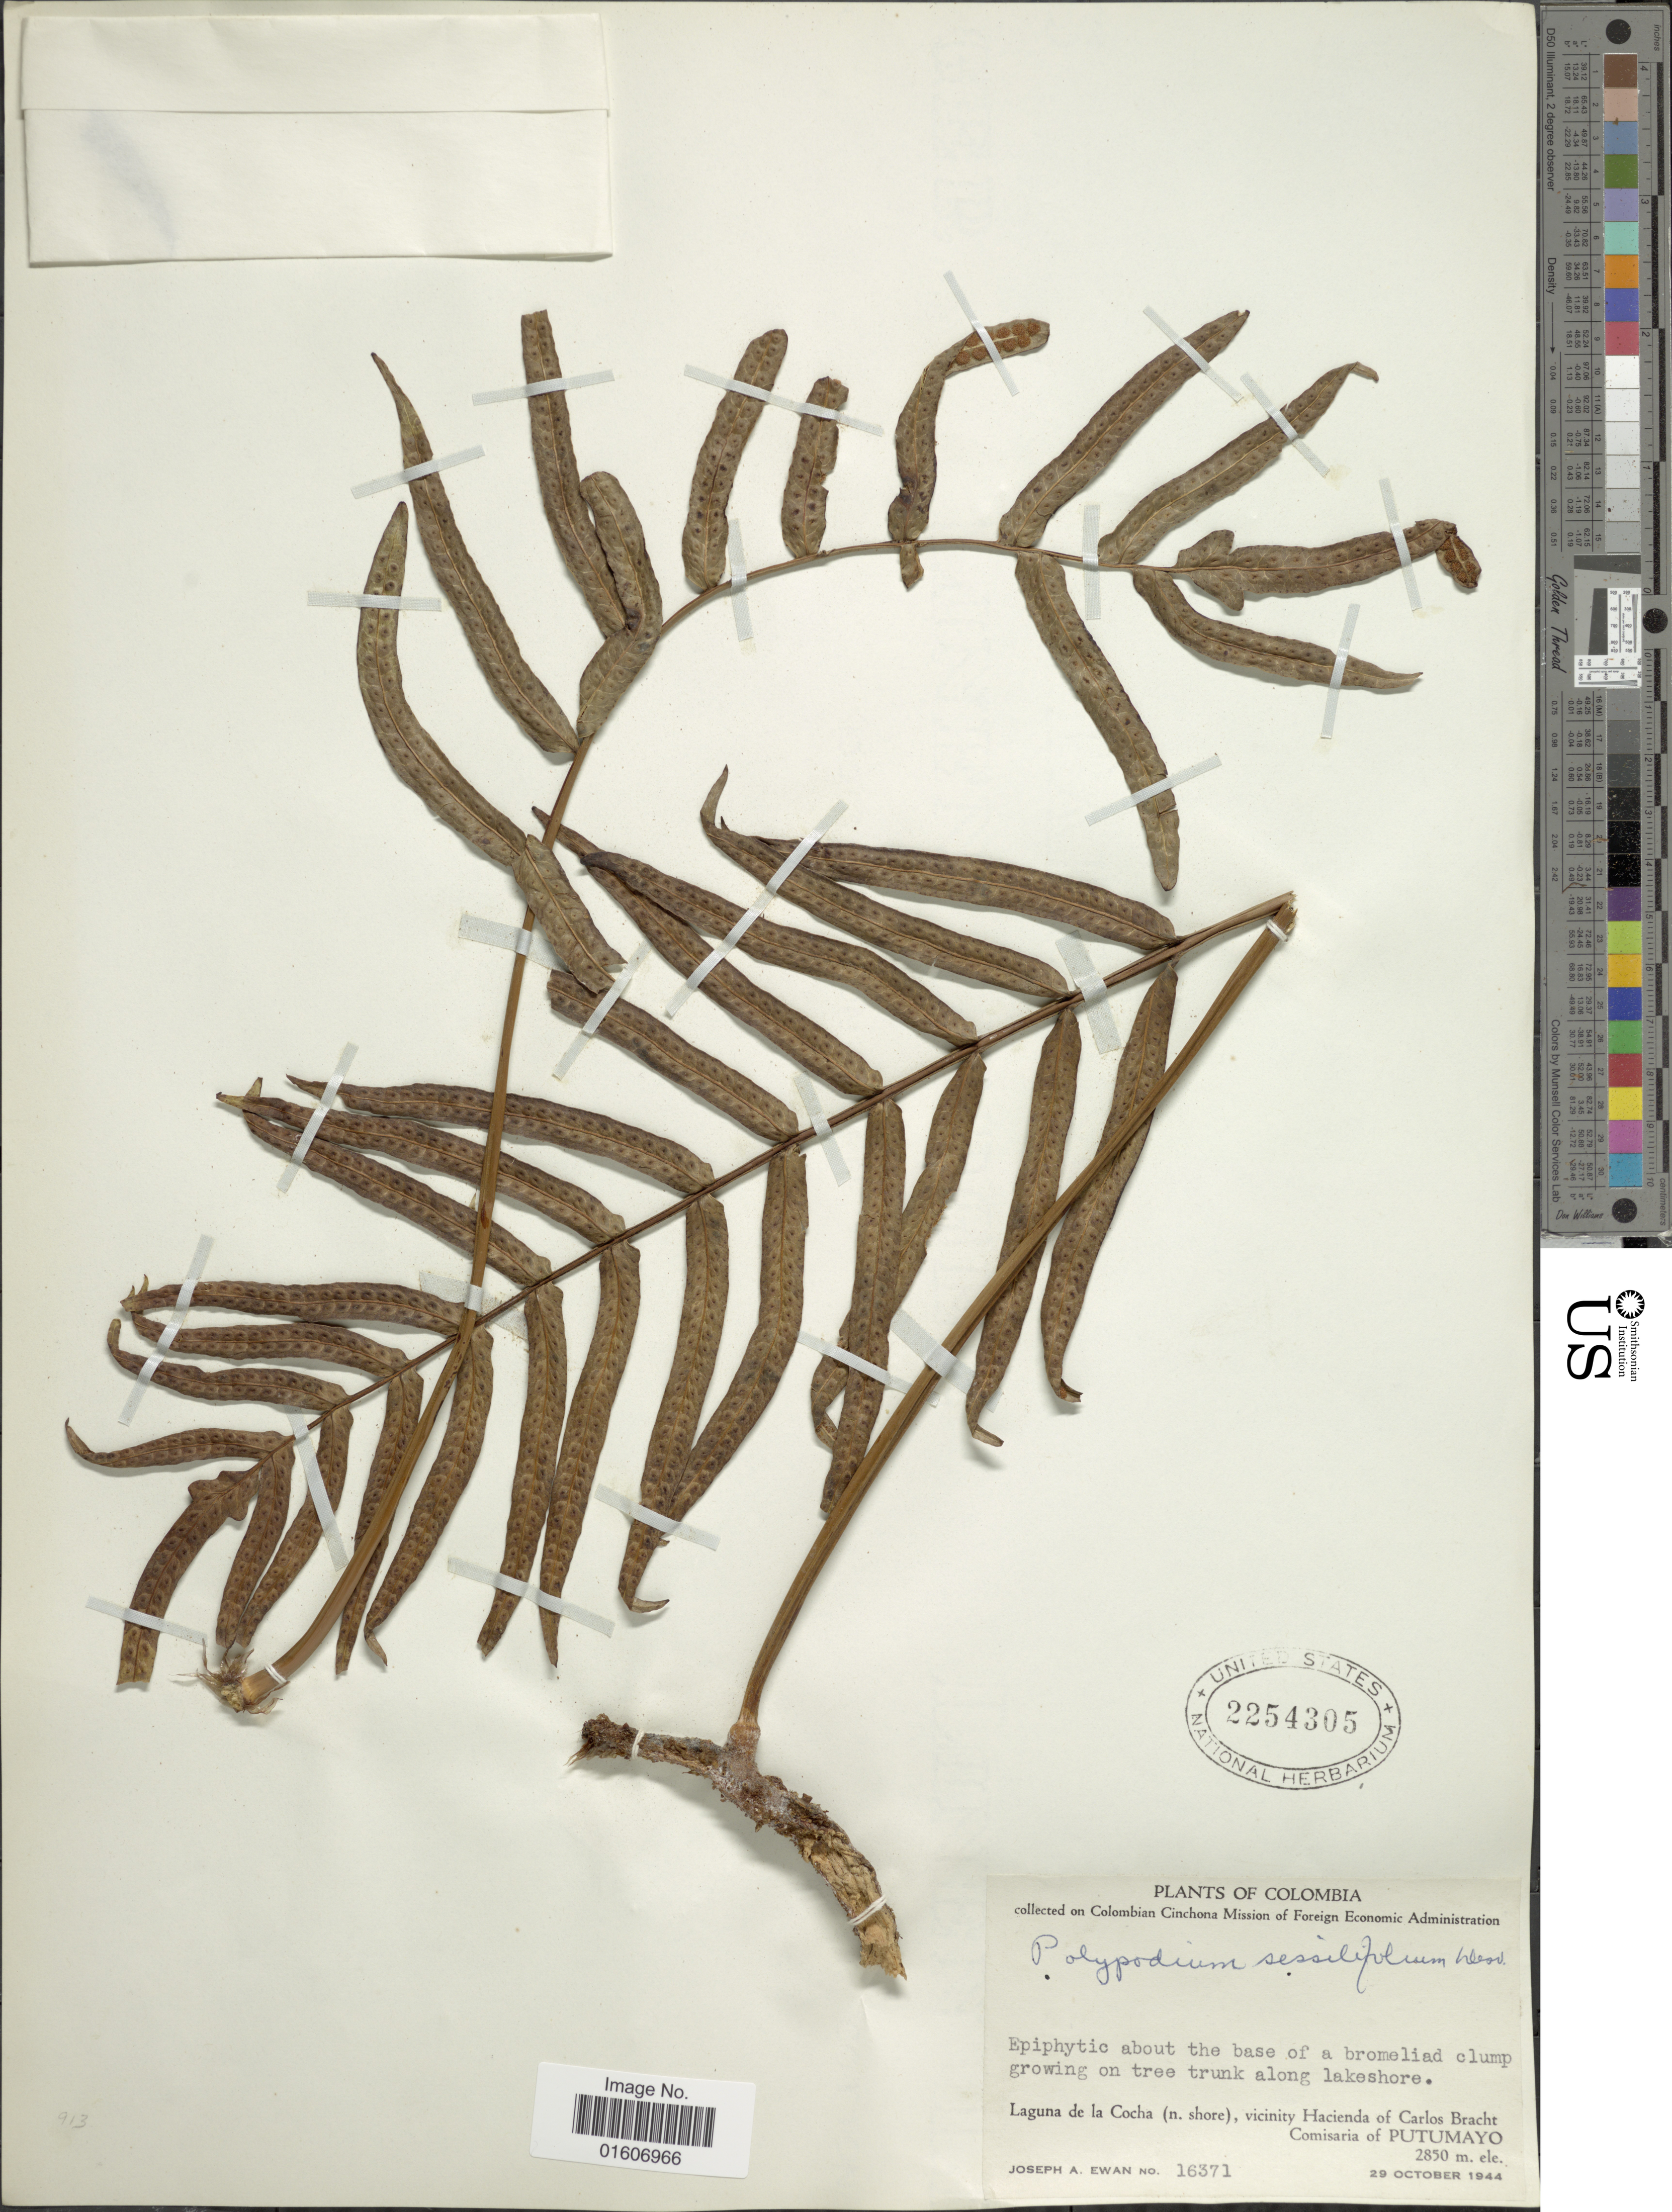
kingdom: Plantae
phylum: Tracheophyta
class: Polypodiopsida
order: Polypodiales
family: Polypodiaceae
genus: Serpocaulon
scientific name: Serpocaulon sessilifolium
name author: (Desv.) A.R. Sm.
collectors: J. A. Ewan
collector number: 16371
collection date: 1944-10-29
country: Colombia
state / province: Putumayo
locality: Laguna de la Cocha (n. shore), vicinity Hacienda of Carlos Bracht, Comisaria of Putumayo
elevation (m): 2850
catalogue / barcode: US 2254305